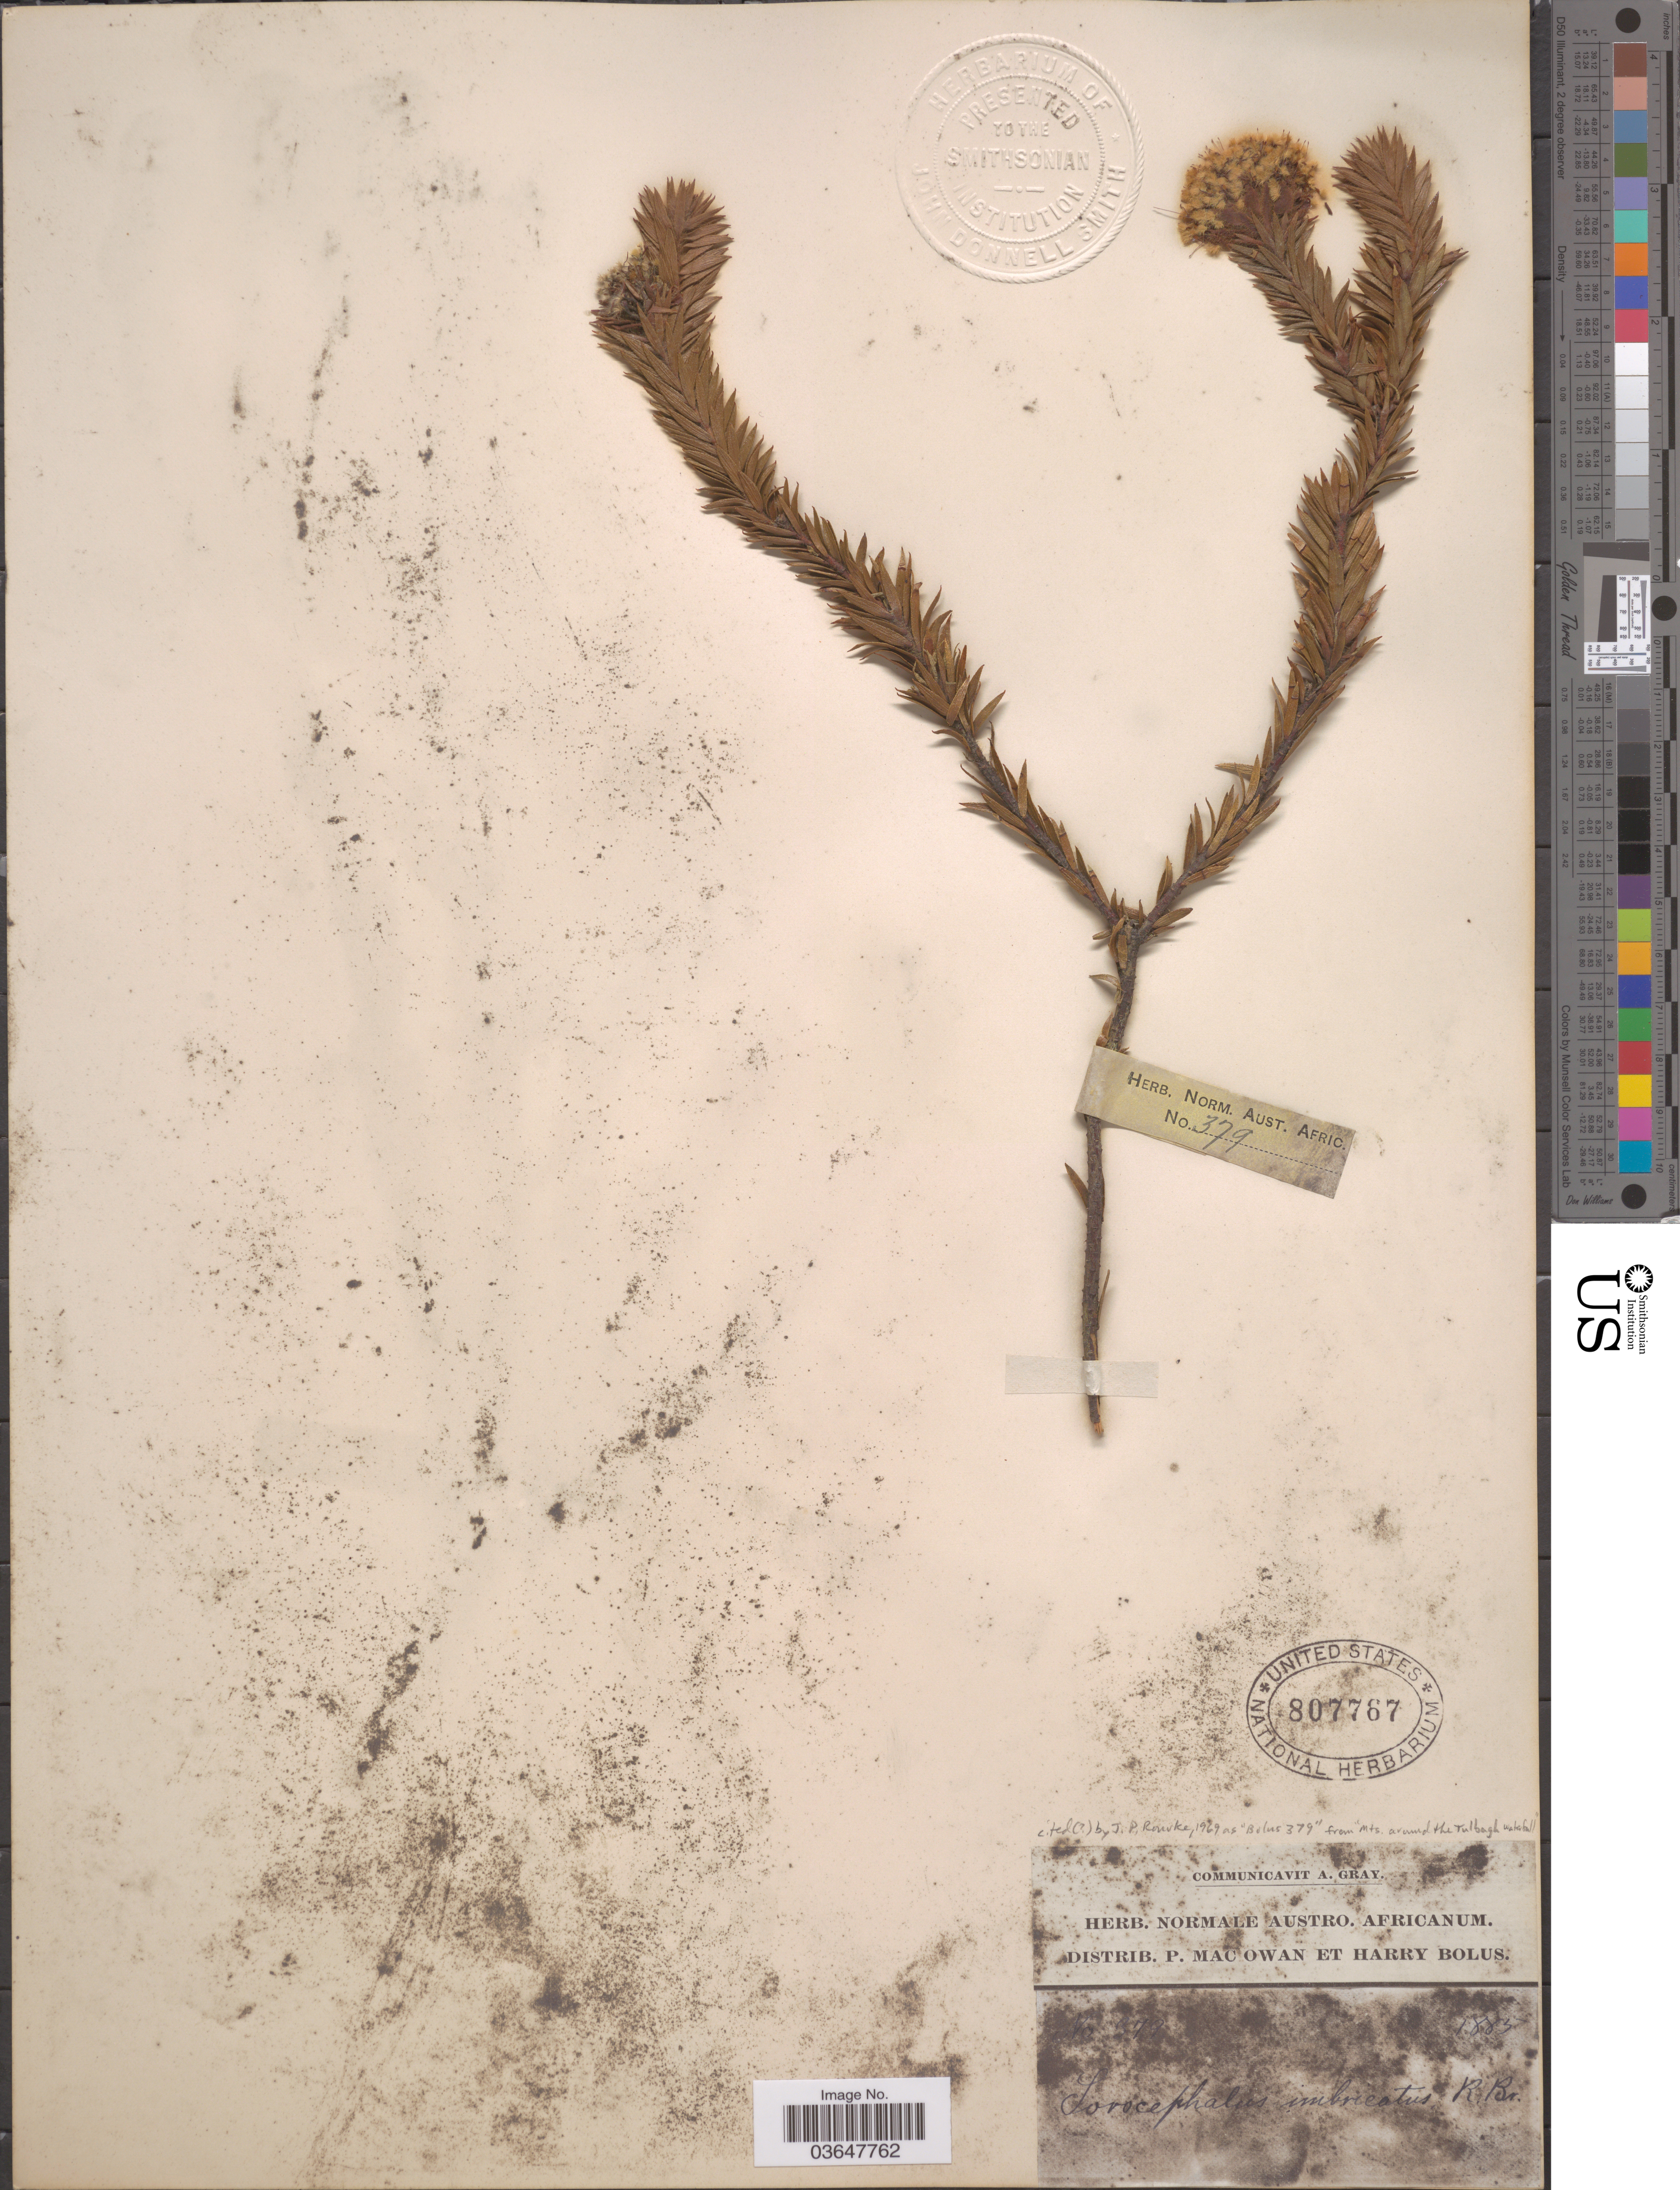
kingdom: Plantae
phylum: Tracheophyta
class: Magnoliopsida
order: Proteales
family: Proteaceae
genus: Sorocephalus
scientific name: Sorocephalus imbricatus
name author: (Thunb.) R. Br.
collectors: P. MacOwan & H. Bolus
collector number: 379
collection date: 1885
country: South Africa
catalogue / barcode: US 807767